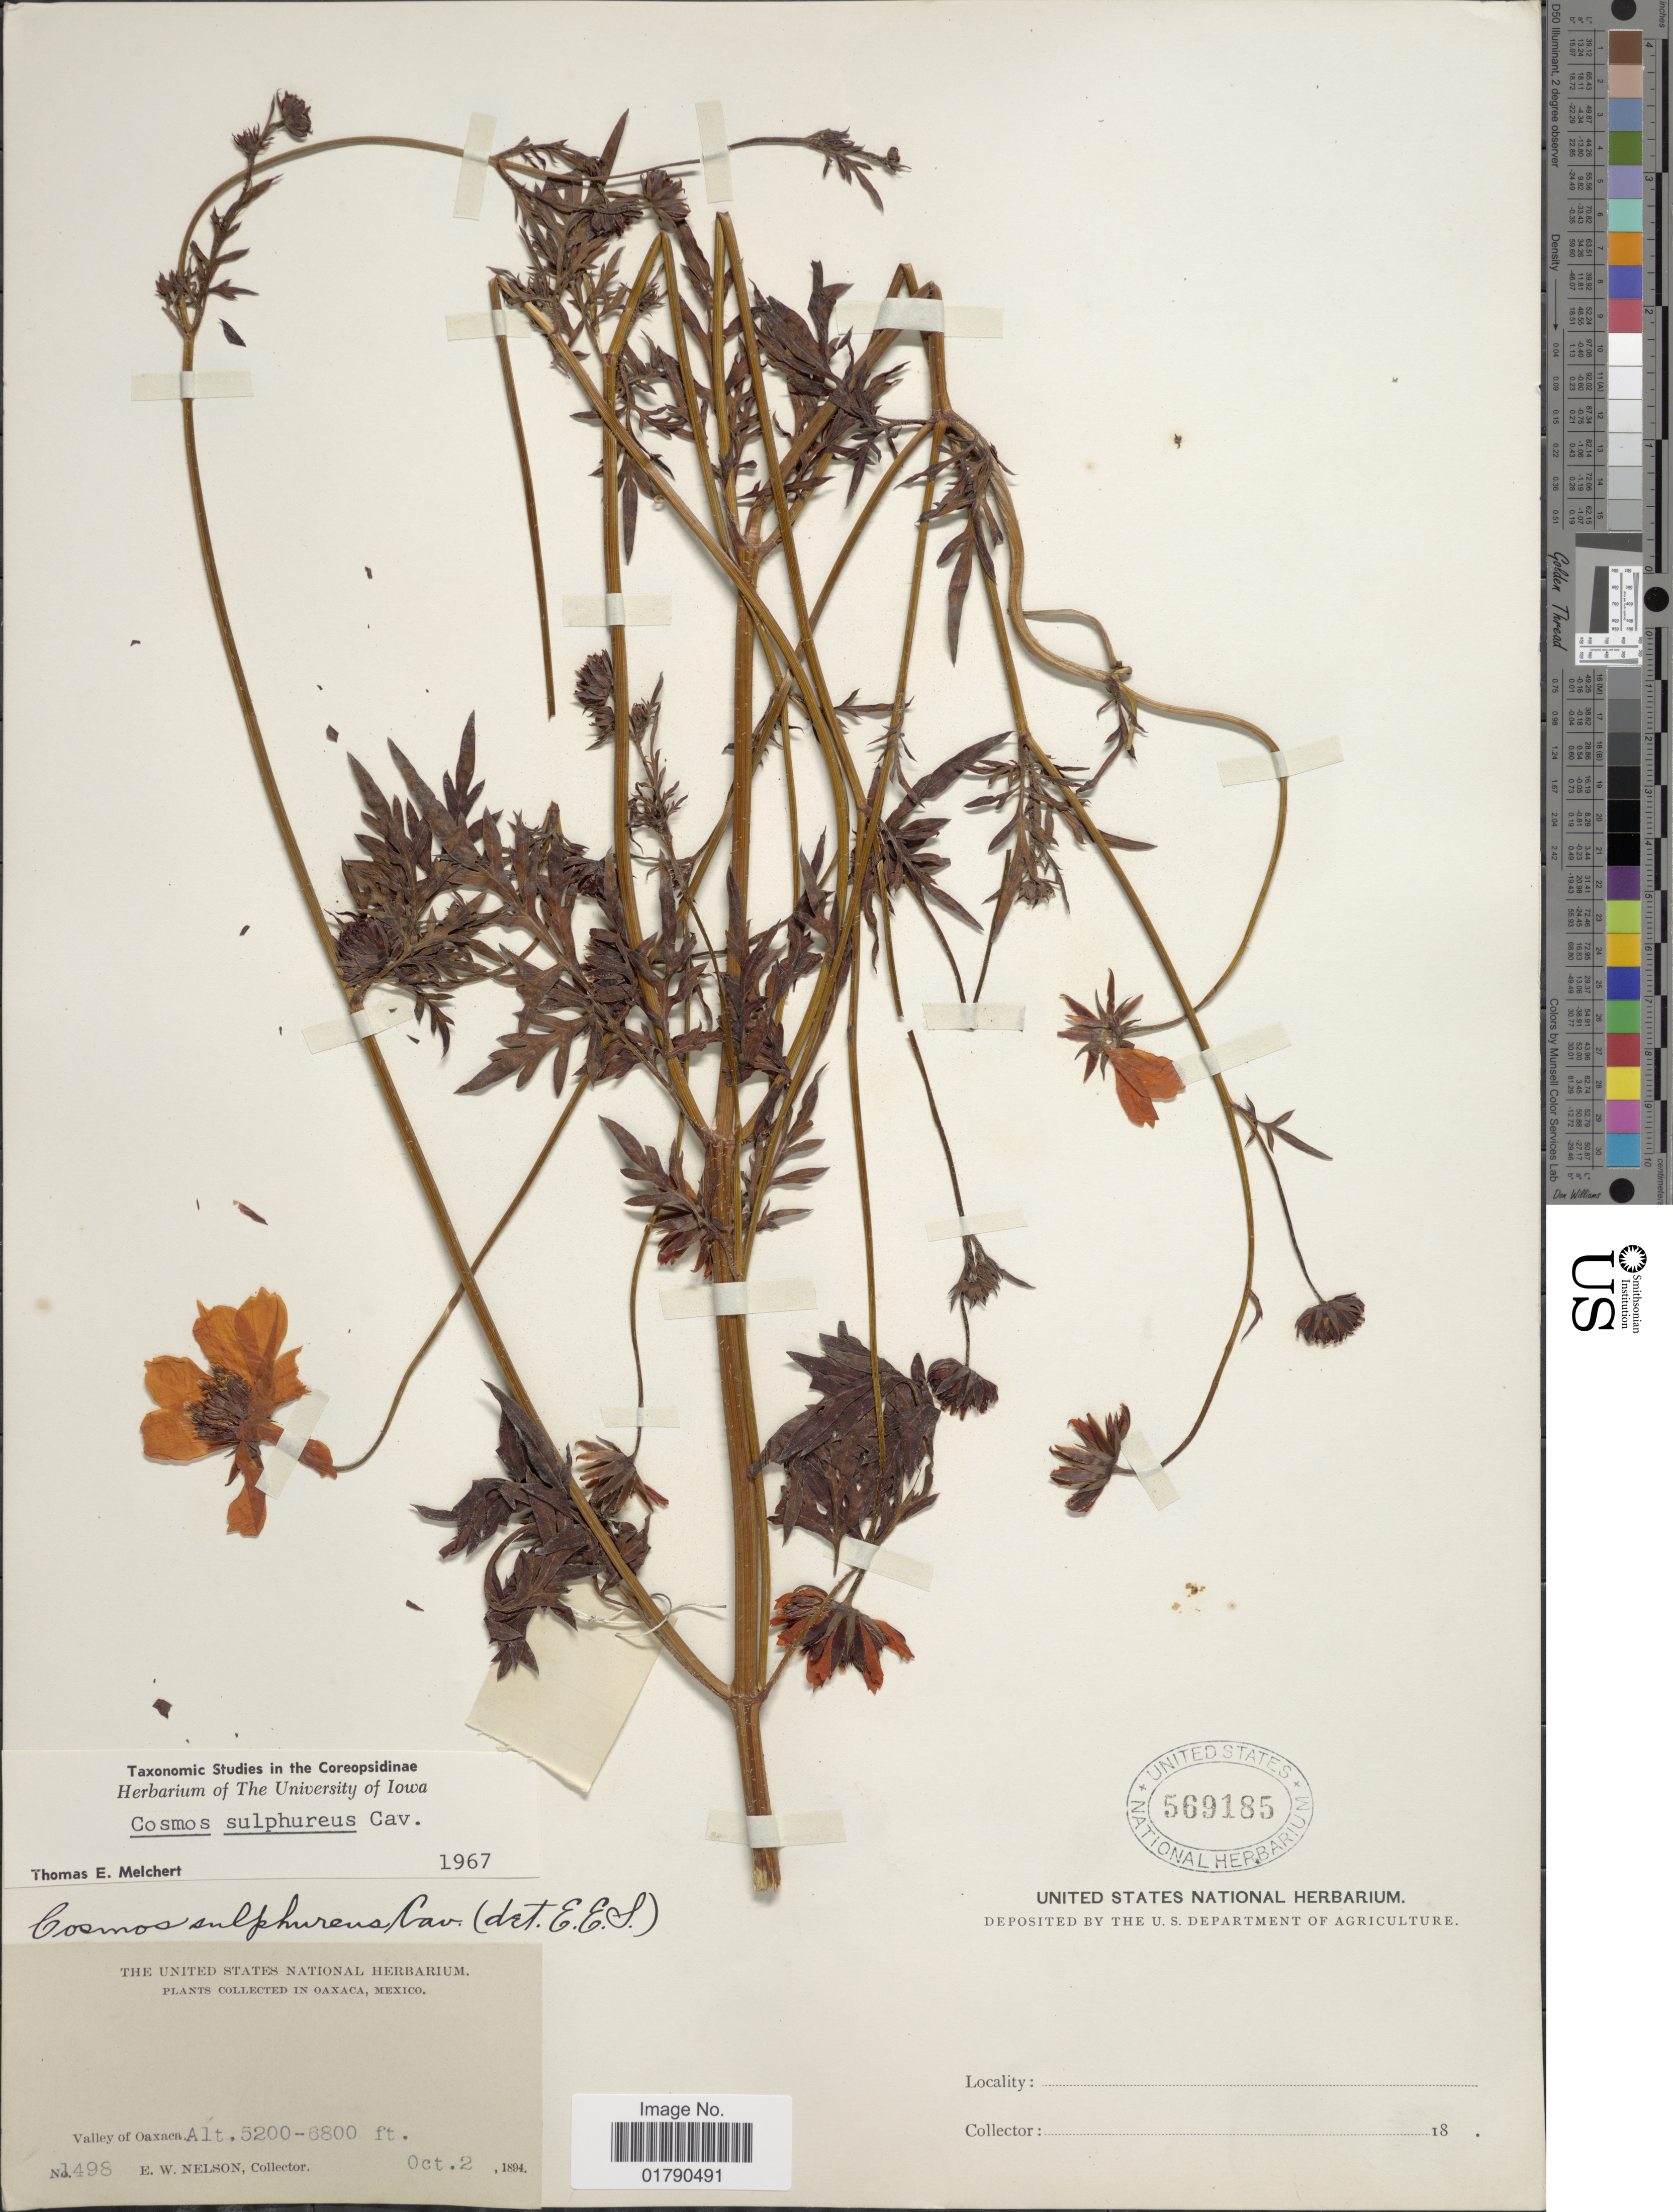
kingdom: Plantae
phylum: Tracheophyta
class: Magnoliopsida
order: Asterales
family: Asteraceae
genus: Cosmos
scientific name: Cosmos sulphureus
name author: Cav.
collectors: E. W. Nelson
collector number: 1498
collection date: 1894-10-02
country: Mexico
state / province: Oaxaca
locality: Valley of Oaxaca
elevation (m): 1585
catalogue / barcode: US 569185